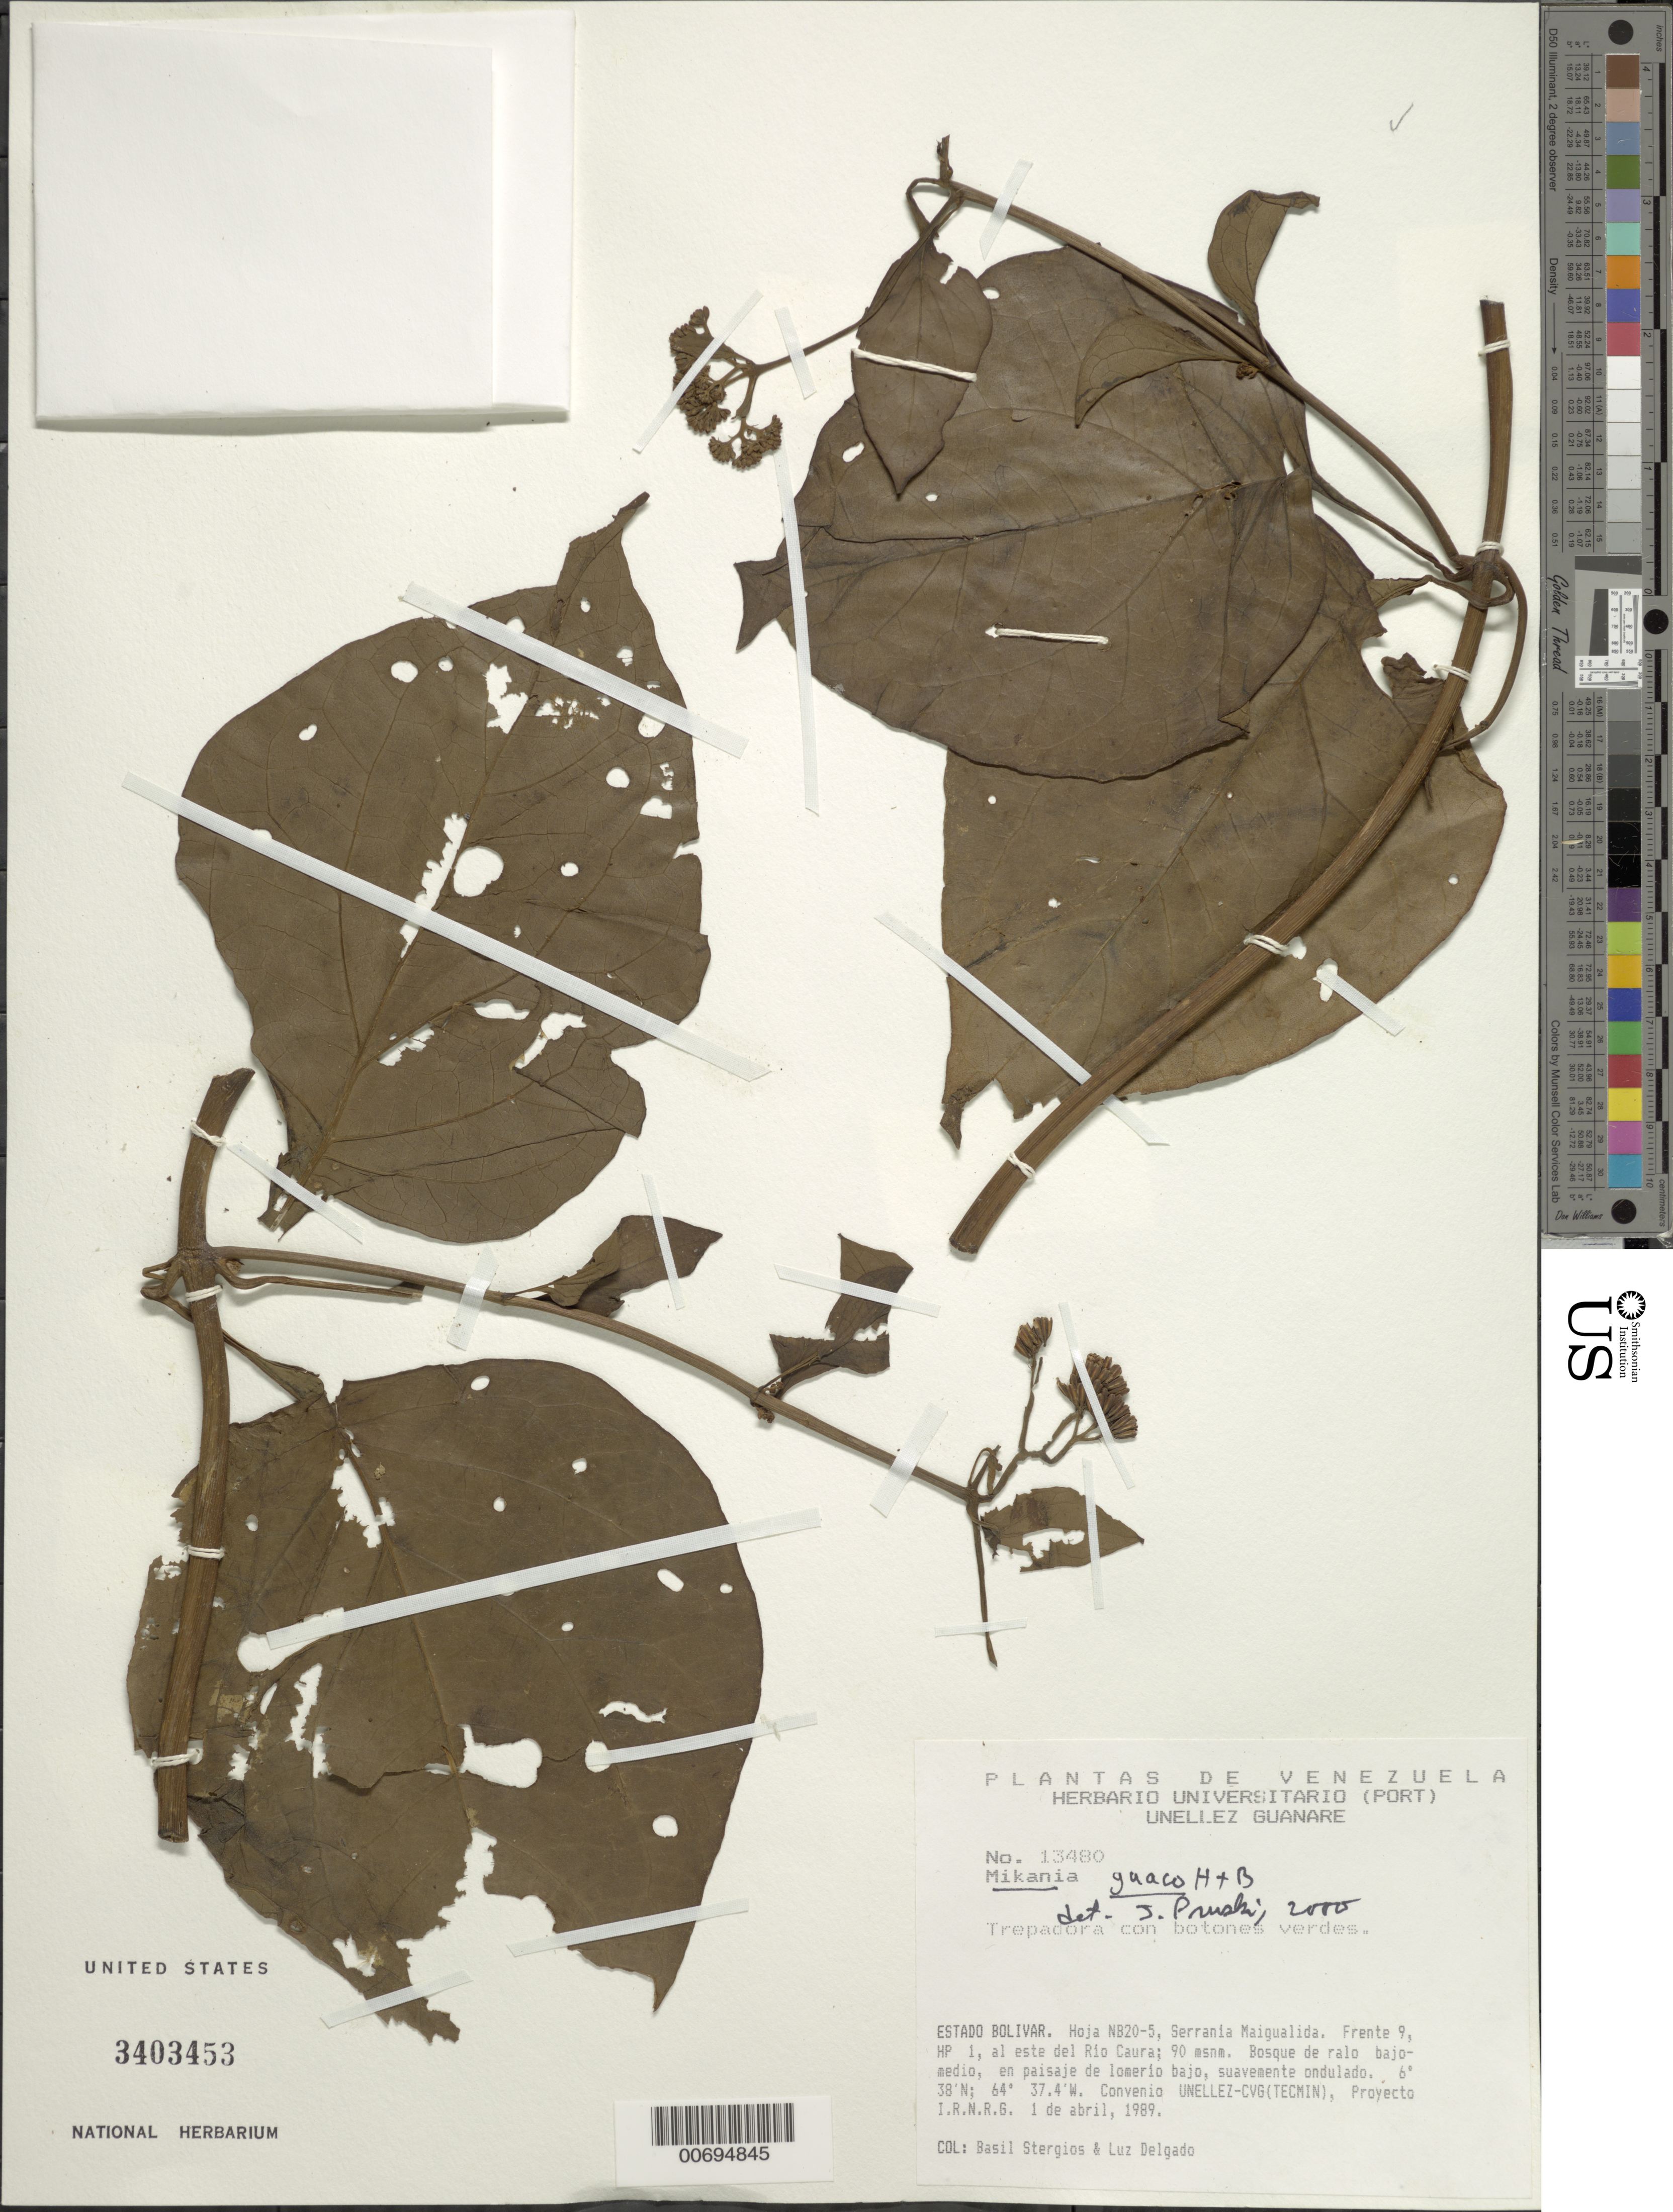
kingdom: Plantae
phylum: Tracheophyta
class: Magnoliopsida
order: Asterales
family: Asteraceae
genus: Mikania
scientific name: Mikania guaco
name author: Humb. & Bonpl.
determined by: Pruski, J. F.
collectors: B. G. Stergios & L. Delgado V.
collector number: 13480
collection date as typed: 1-Apr-89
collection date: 1989-04-01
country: Venezuela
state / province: Bolívar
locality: Serrania Maigualida, E del río Caura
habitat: Bosque de ralo bajo medio, en paisaje de lomerio bajo, suavemente ondulado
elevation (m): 90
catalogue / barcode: US 3403453